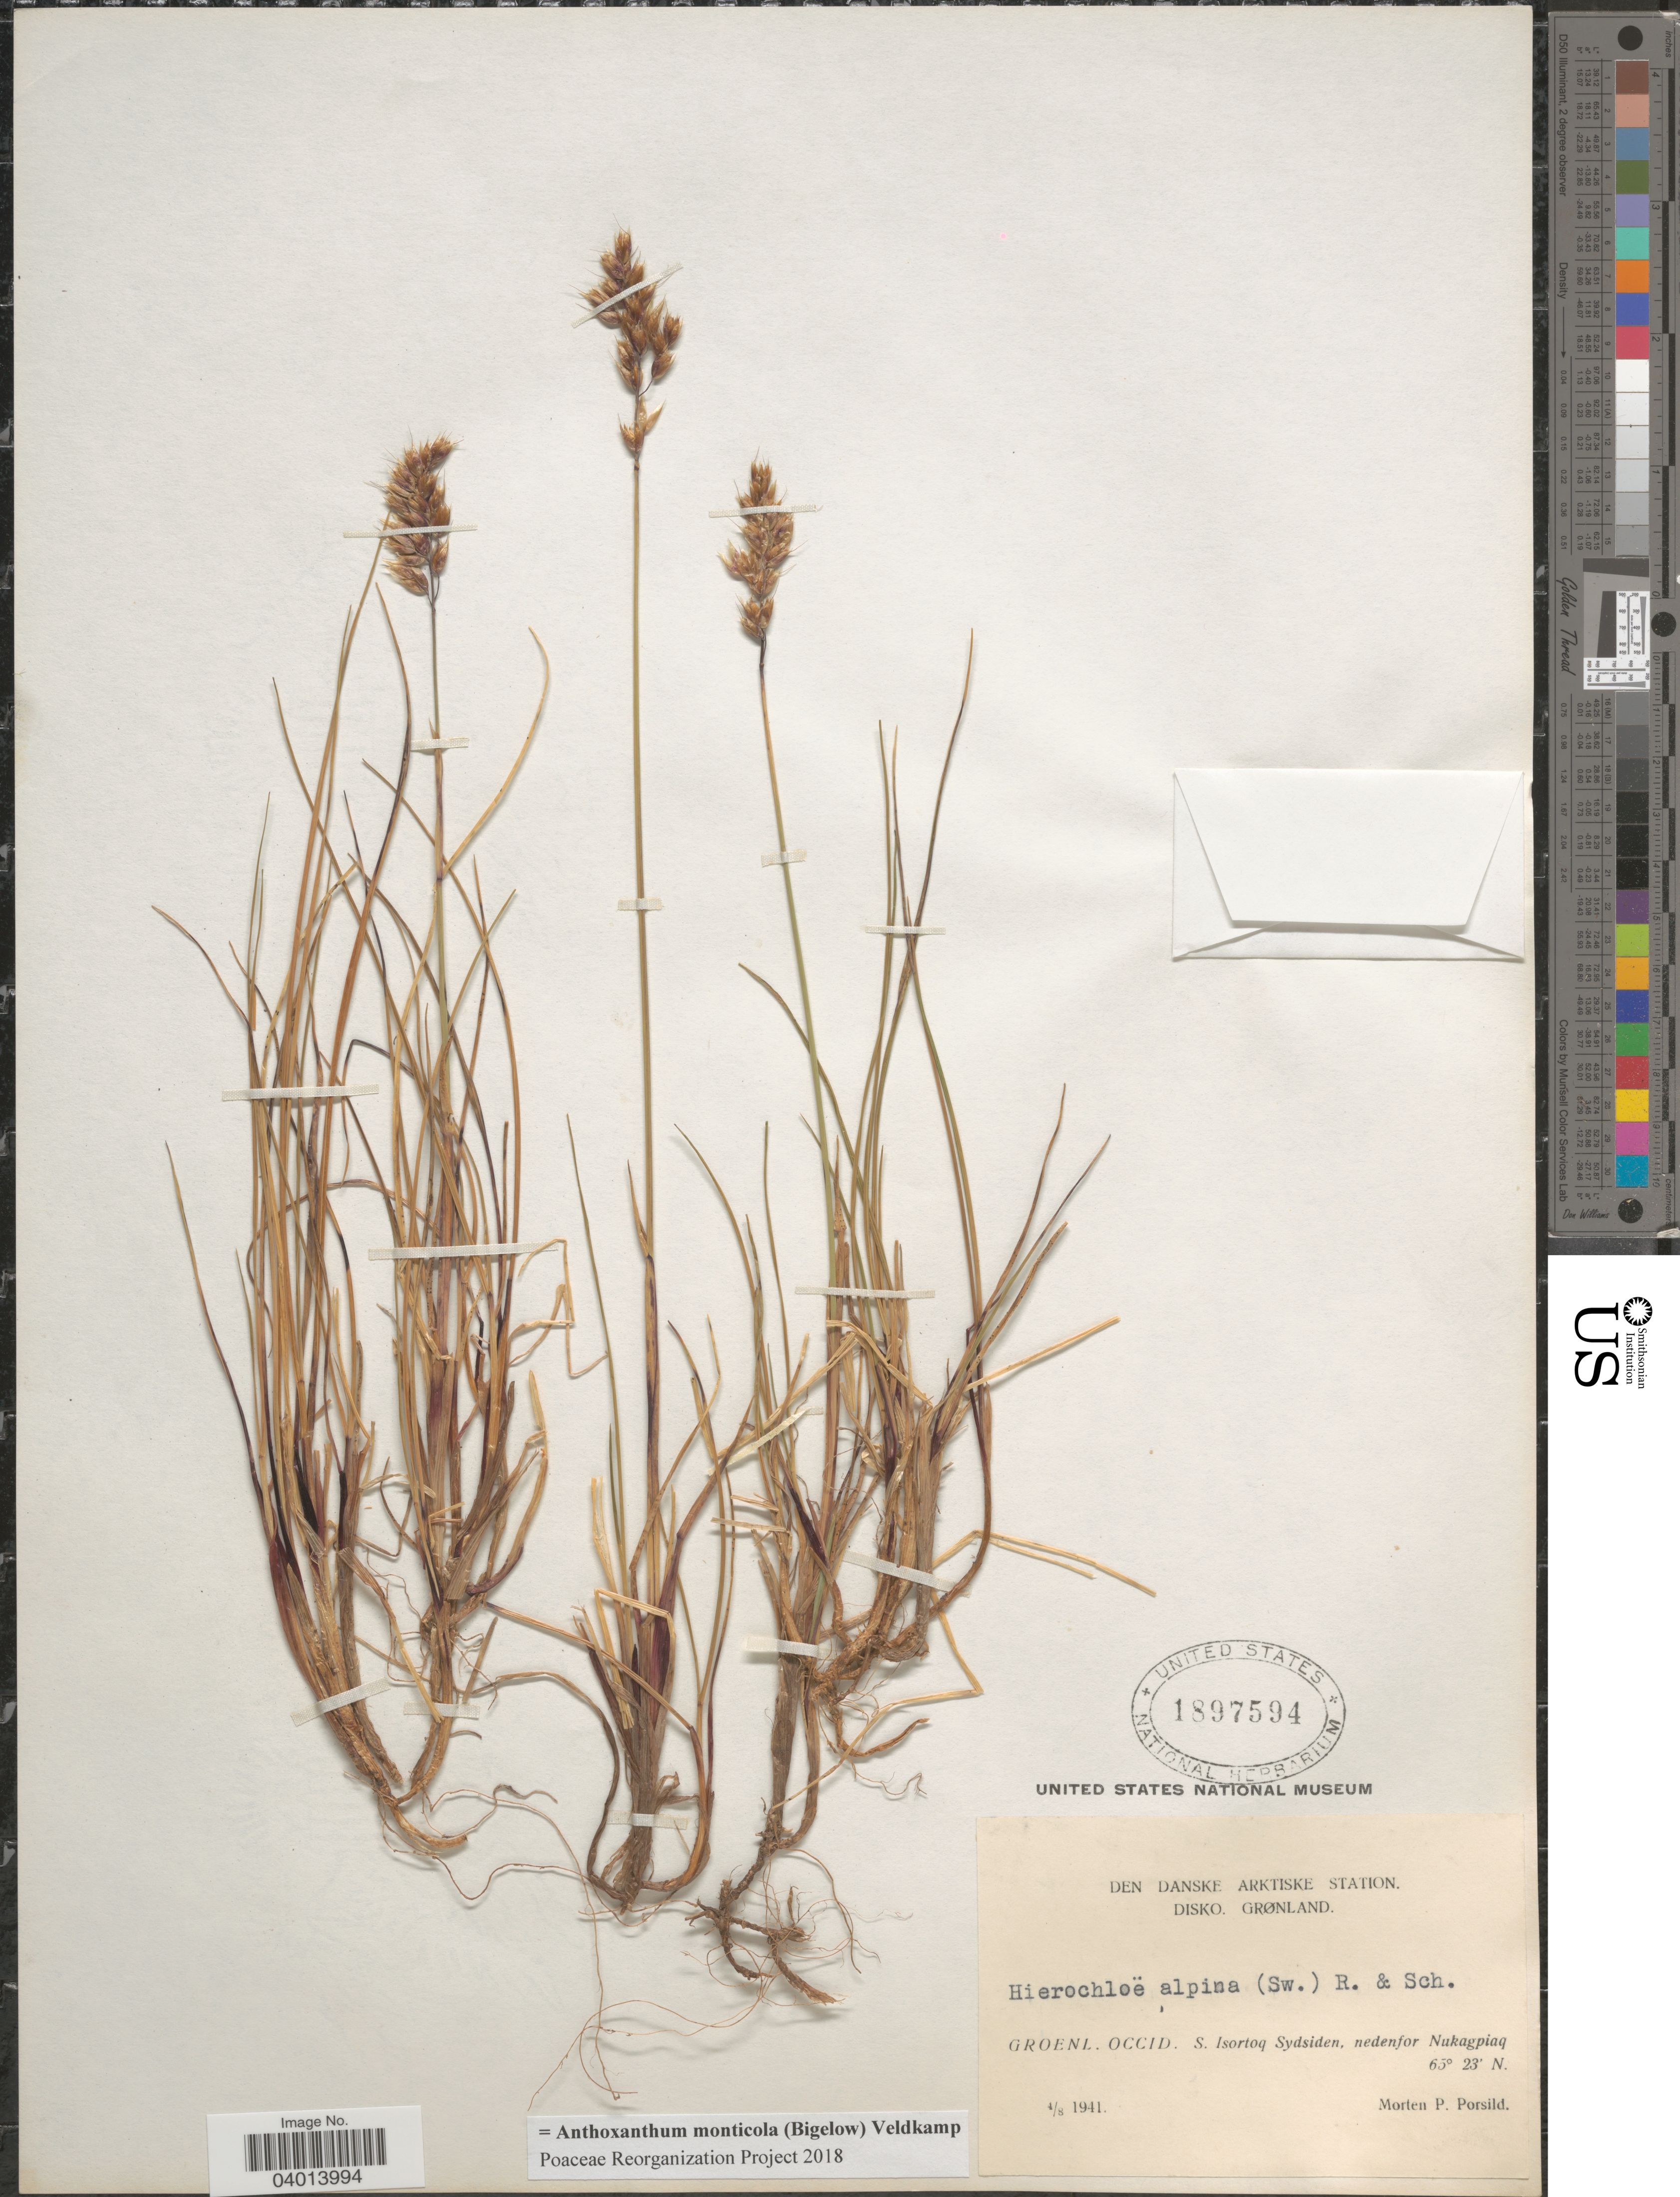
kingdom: Plantae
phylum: Tracheophyta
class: Liliopsida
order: Poales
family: Poaceae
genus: Anthoxanthum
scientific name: Anthoxanthum monticola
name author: (Bigelow) Veldkamp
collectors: M. P. Porsild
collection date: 1941-08-04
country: Greenland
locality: Den Danske Arktiske Station. Disko. Grønland. Groenl. Occid. S. Isortoq Sydsiden, nedenfor Nukagpiaq.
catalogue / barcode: US 1897594